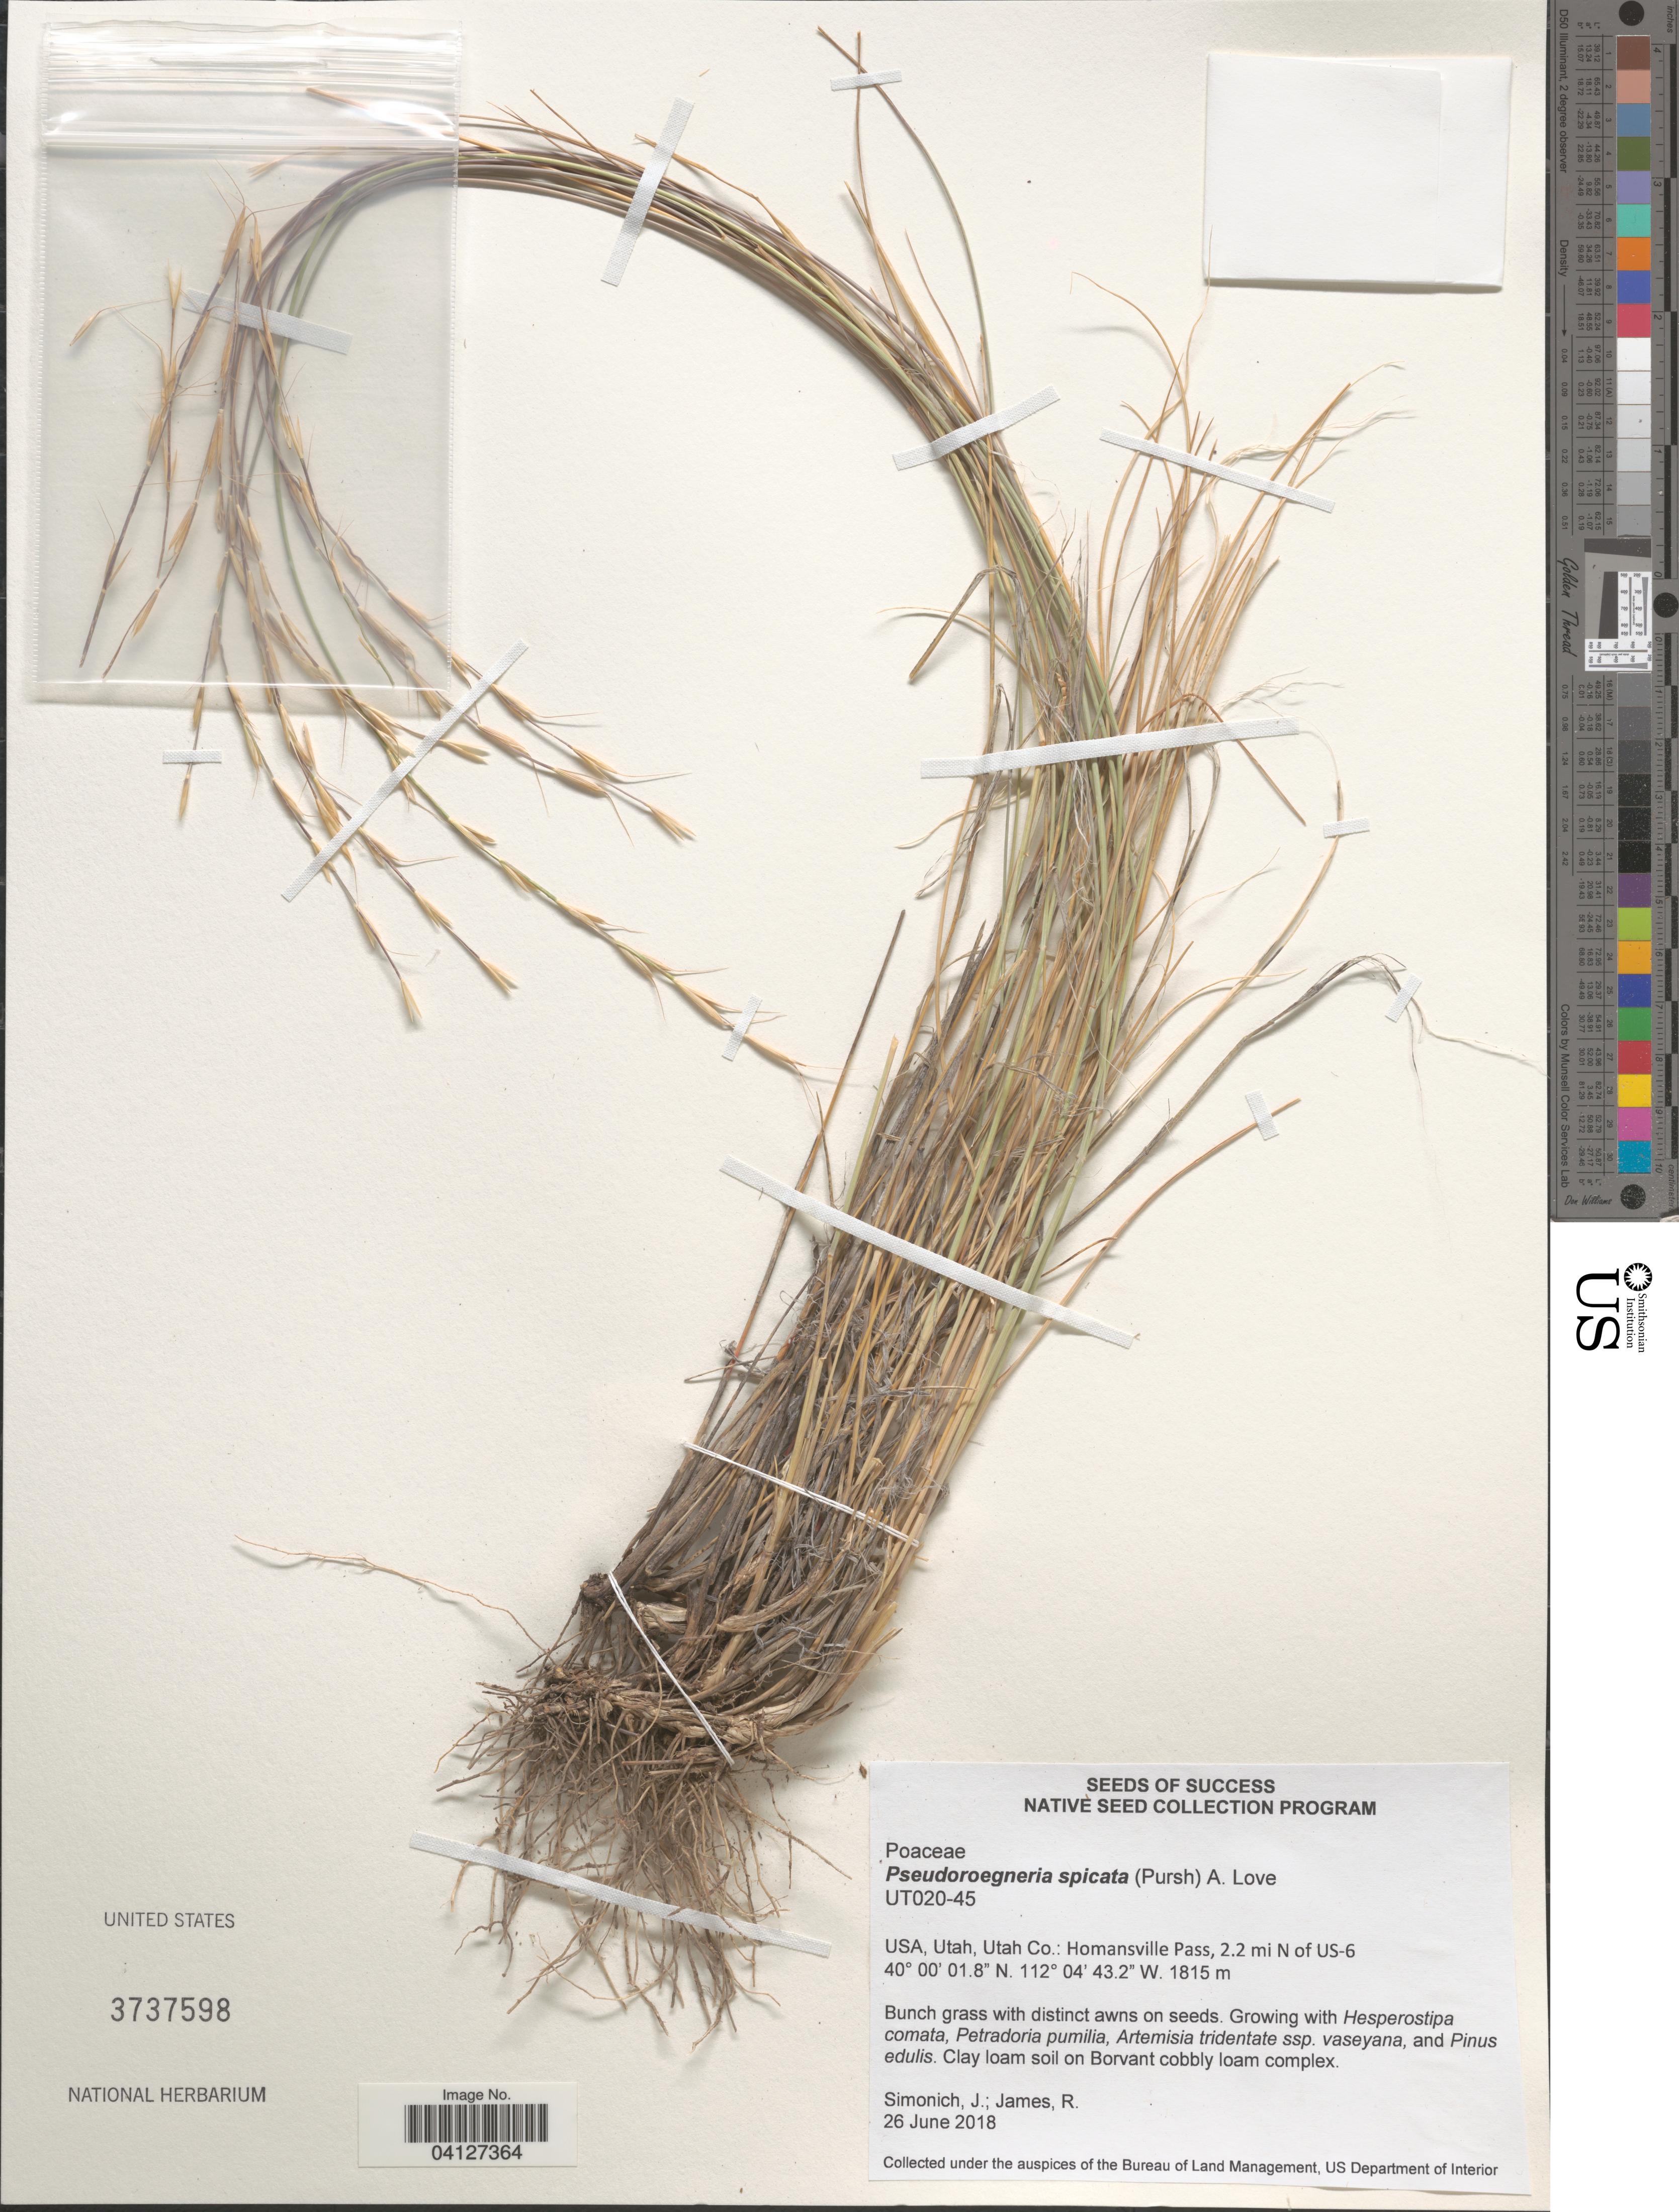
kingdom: Plantae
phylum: Tracheophyta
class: Liliopsida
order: Poales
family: Poaceae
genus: Pseudoroegneria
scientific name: Pseudoroegneria spicata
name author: (Pursh) Á. Löve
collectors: J. Simonich & R. James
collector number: UT020-45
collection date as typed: Transcribed d/m/y: 26/6/2018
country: United States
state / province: Utah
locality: Utah Co.: Homansville Pass, 2.2 mi N of US-6.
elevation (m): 1815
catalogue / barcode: US 3737598